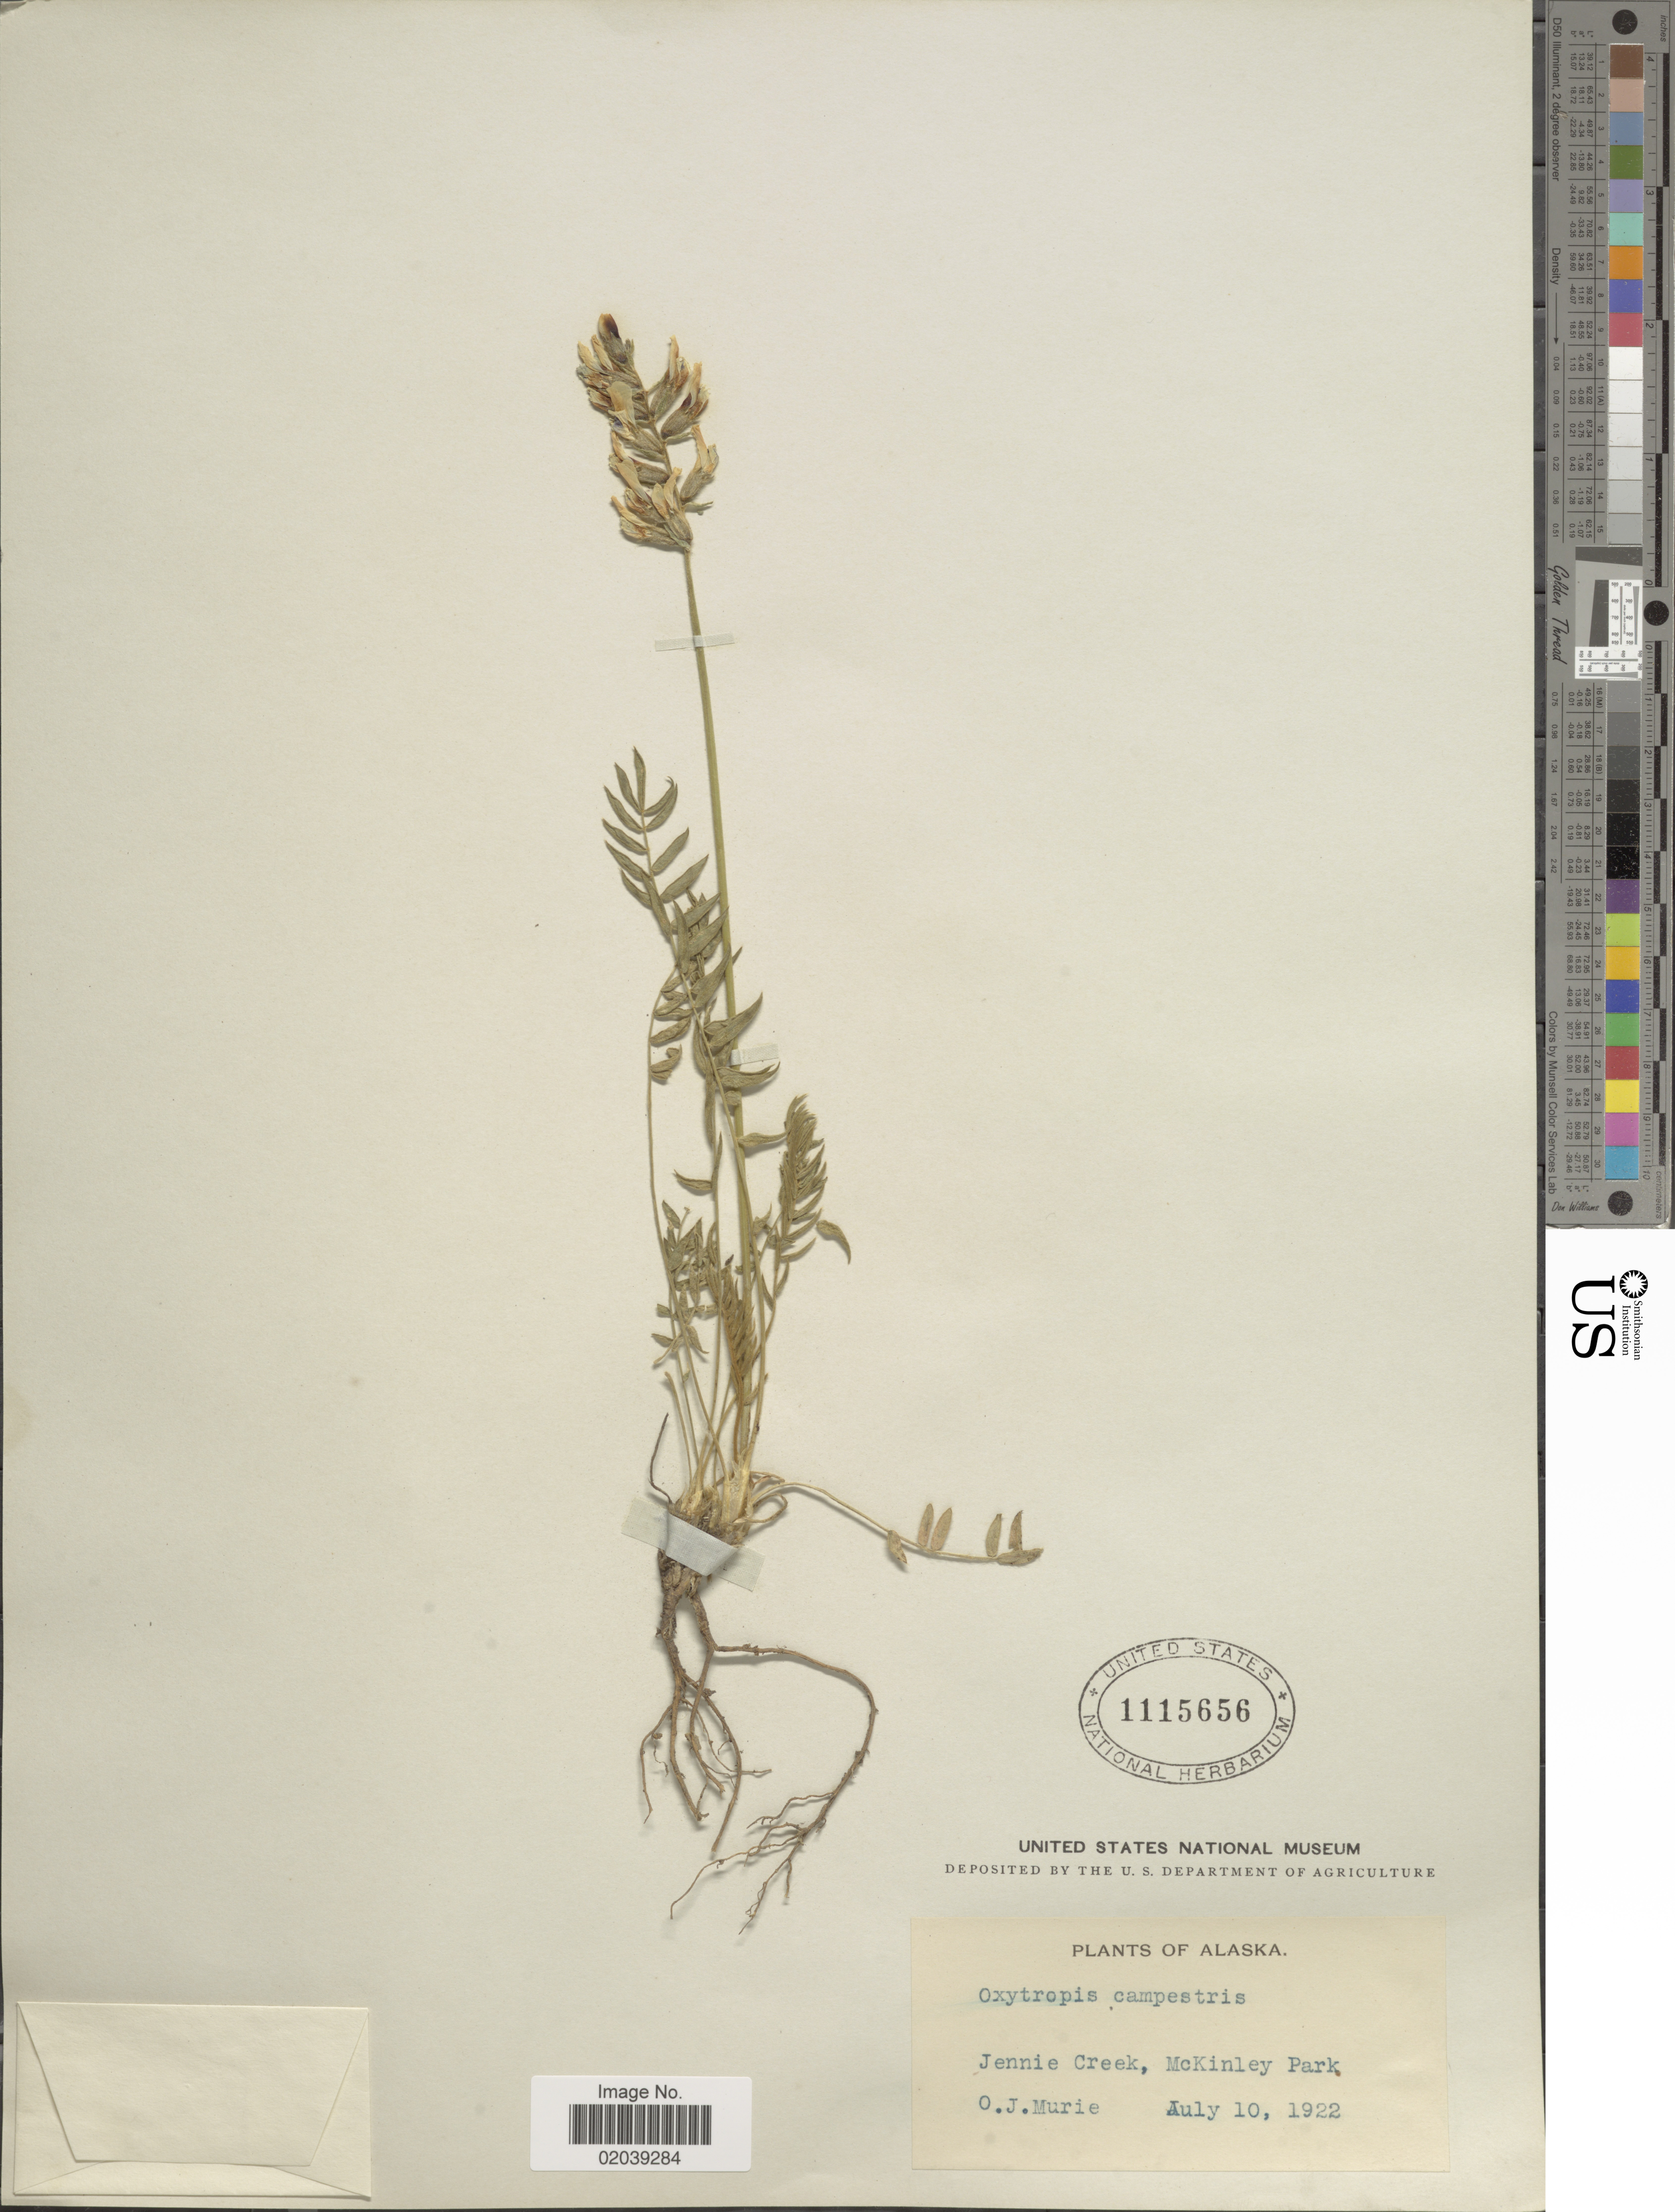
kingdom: Plantae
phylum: Tracheophyta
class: Magnoliopsida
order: Fabales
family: Fabaceae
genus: Oxytropis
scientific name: Oxytropis campestris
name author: (L.) DC.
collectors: O. Murie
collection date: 1922-07-10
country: United States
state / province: Alaska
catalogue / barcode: US 1115656